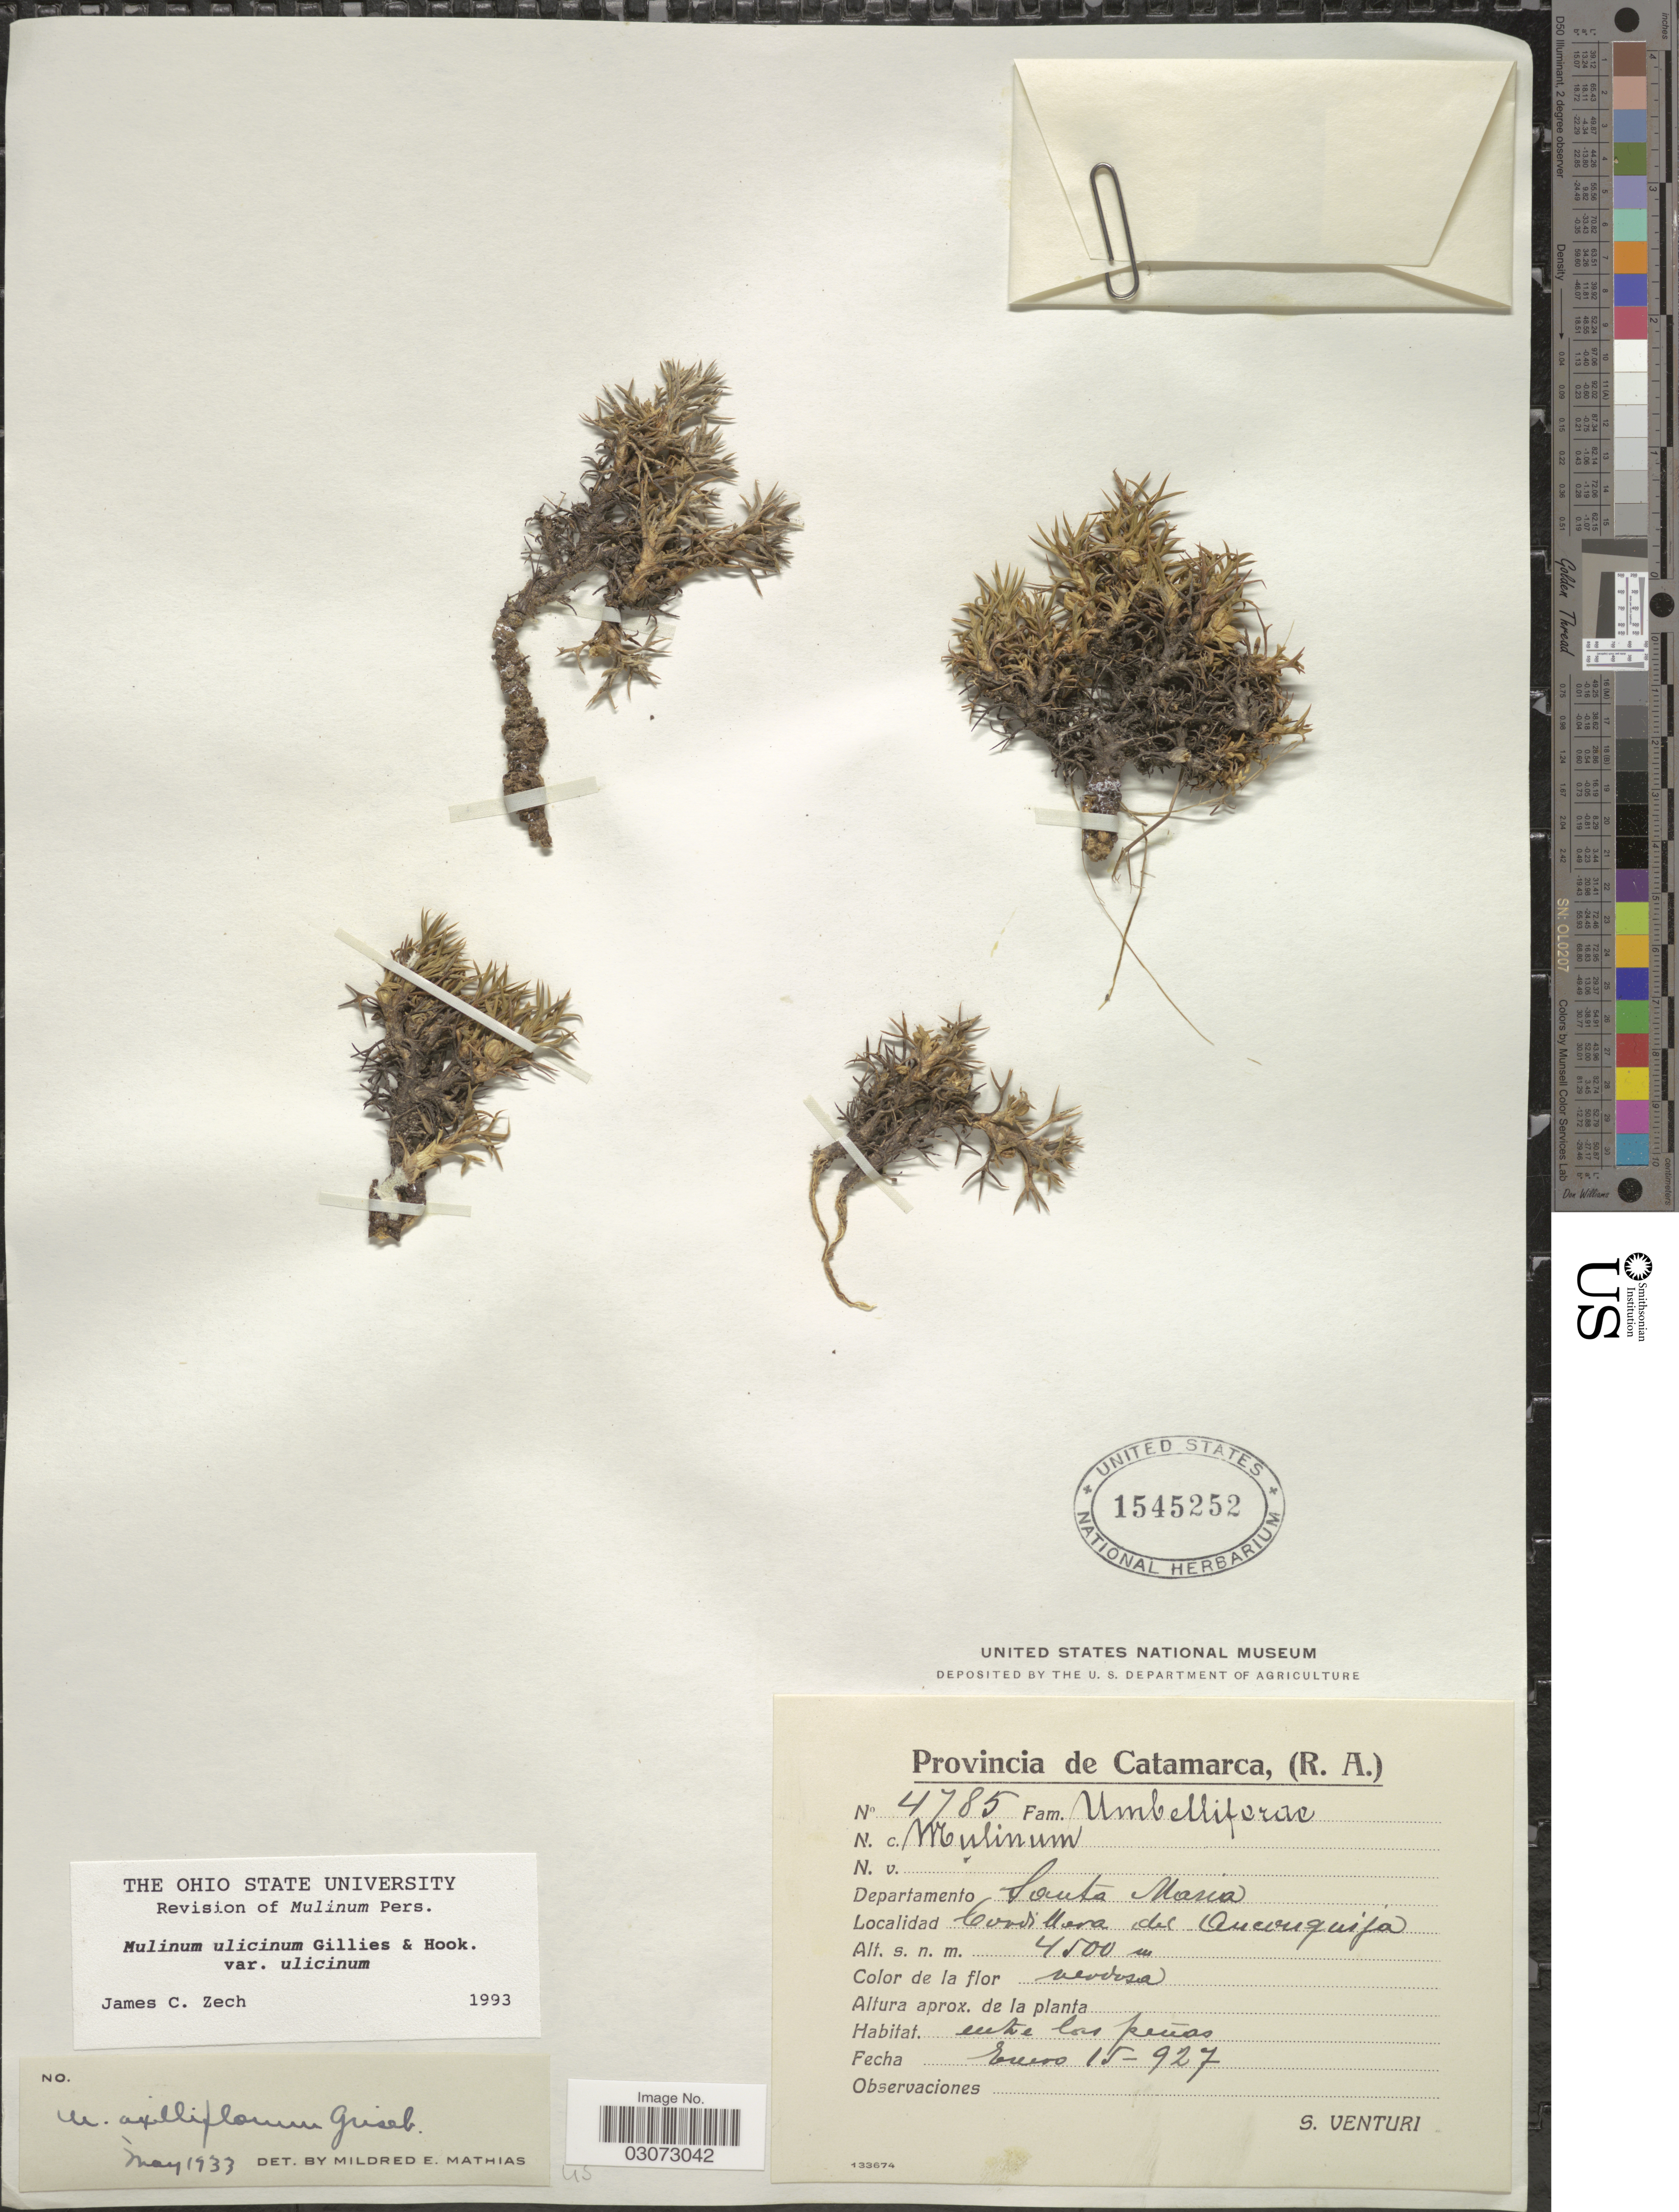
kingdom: Plantae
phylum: Tracheophyta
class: Magnoliopsida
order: Apiales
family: Apiaceae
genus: Mulinum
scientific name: Mulinum ulicinum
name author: Gillet & Hook.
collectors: S. Venturi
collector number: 4785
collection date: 1927-01-15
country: Argentina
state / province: Catamarca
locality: Provincia de Catamarca, (R. A.). Departamento Santa Maria. Cordillera de Anconquija.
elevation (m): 4500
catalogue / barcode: US 1545252